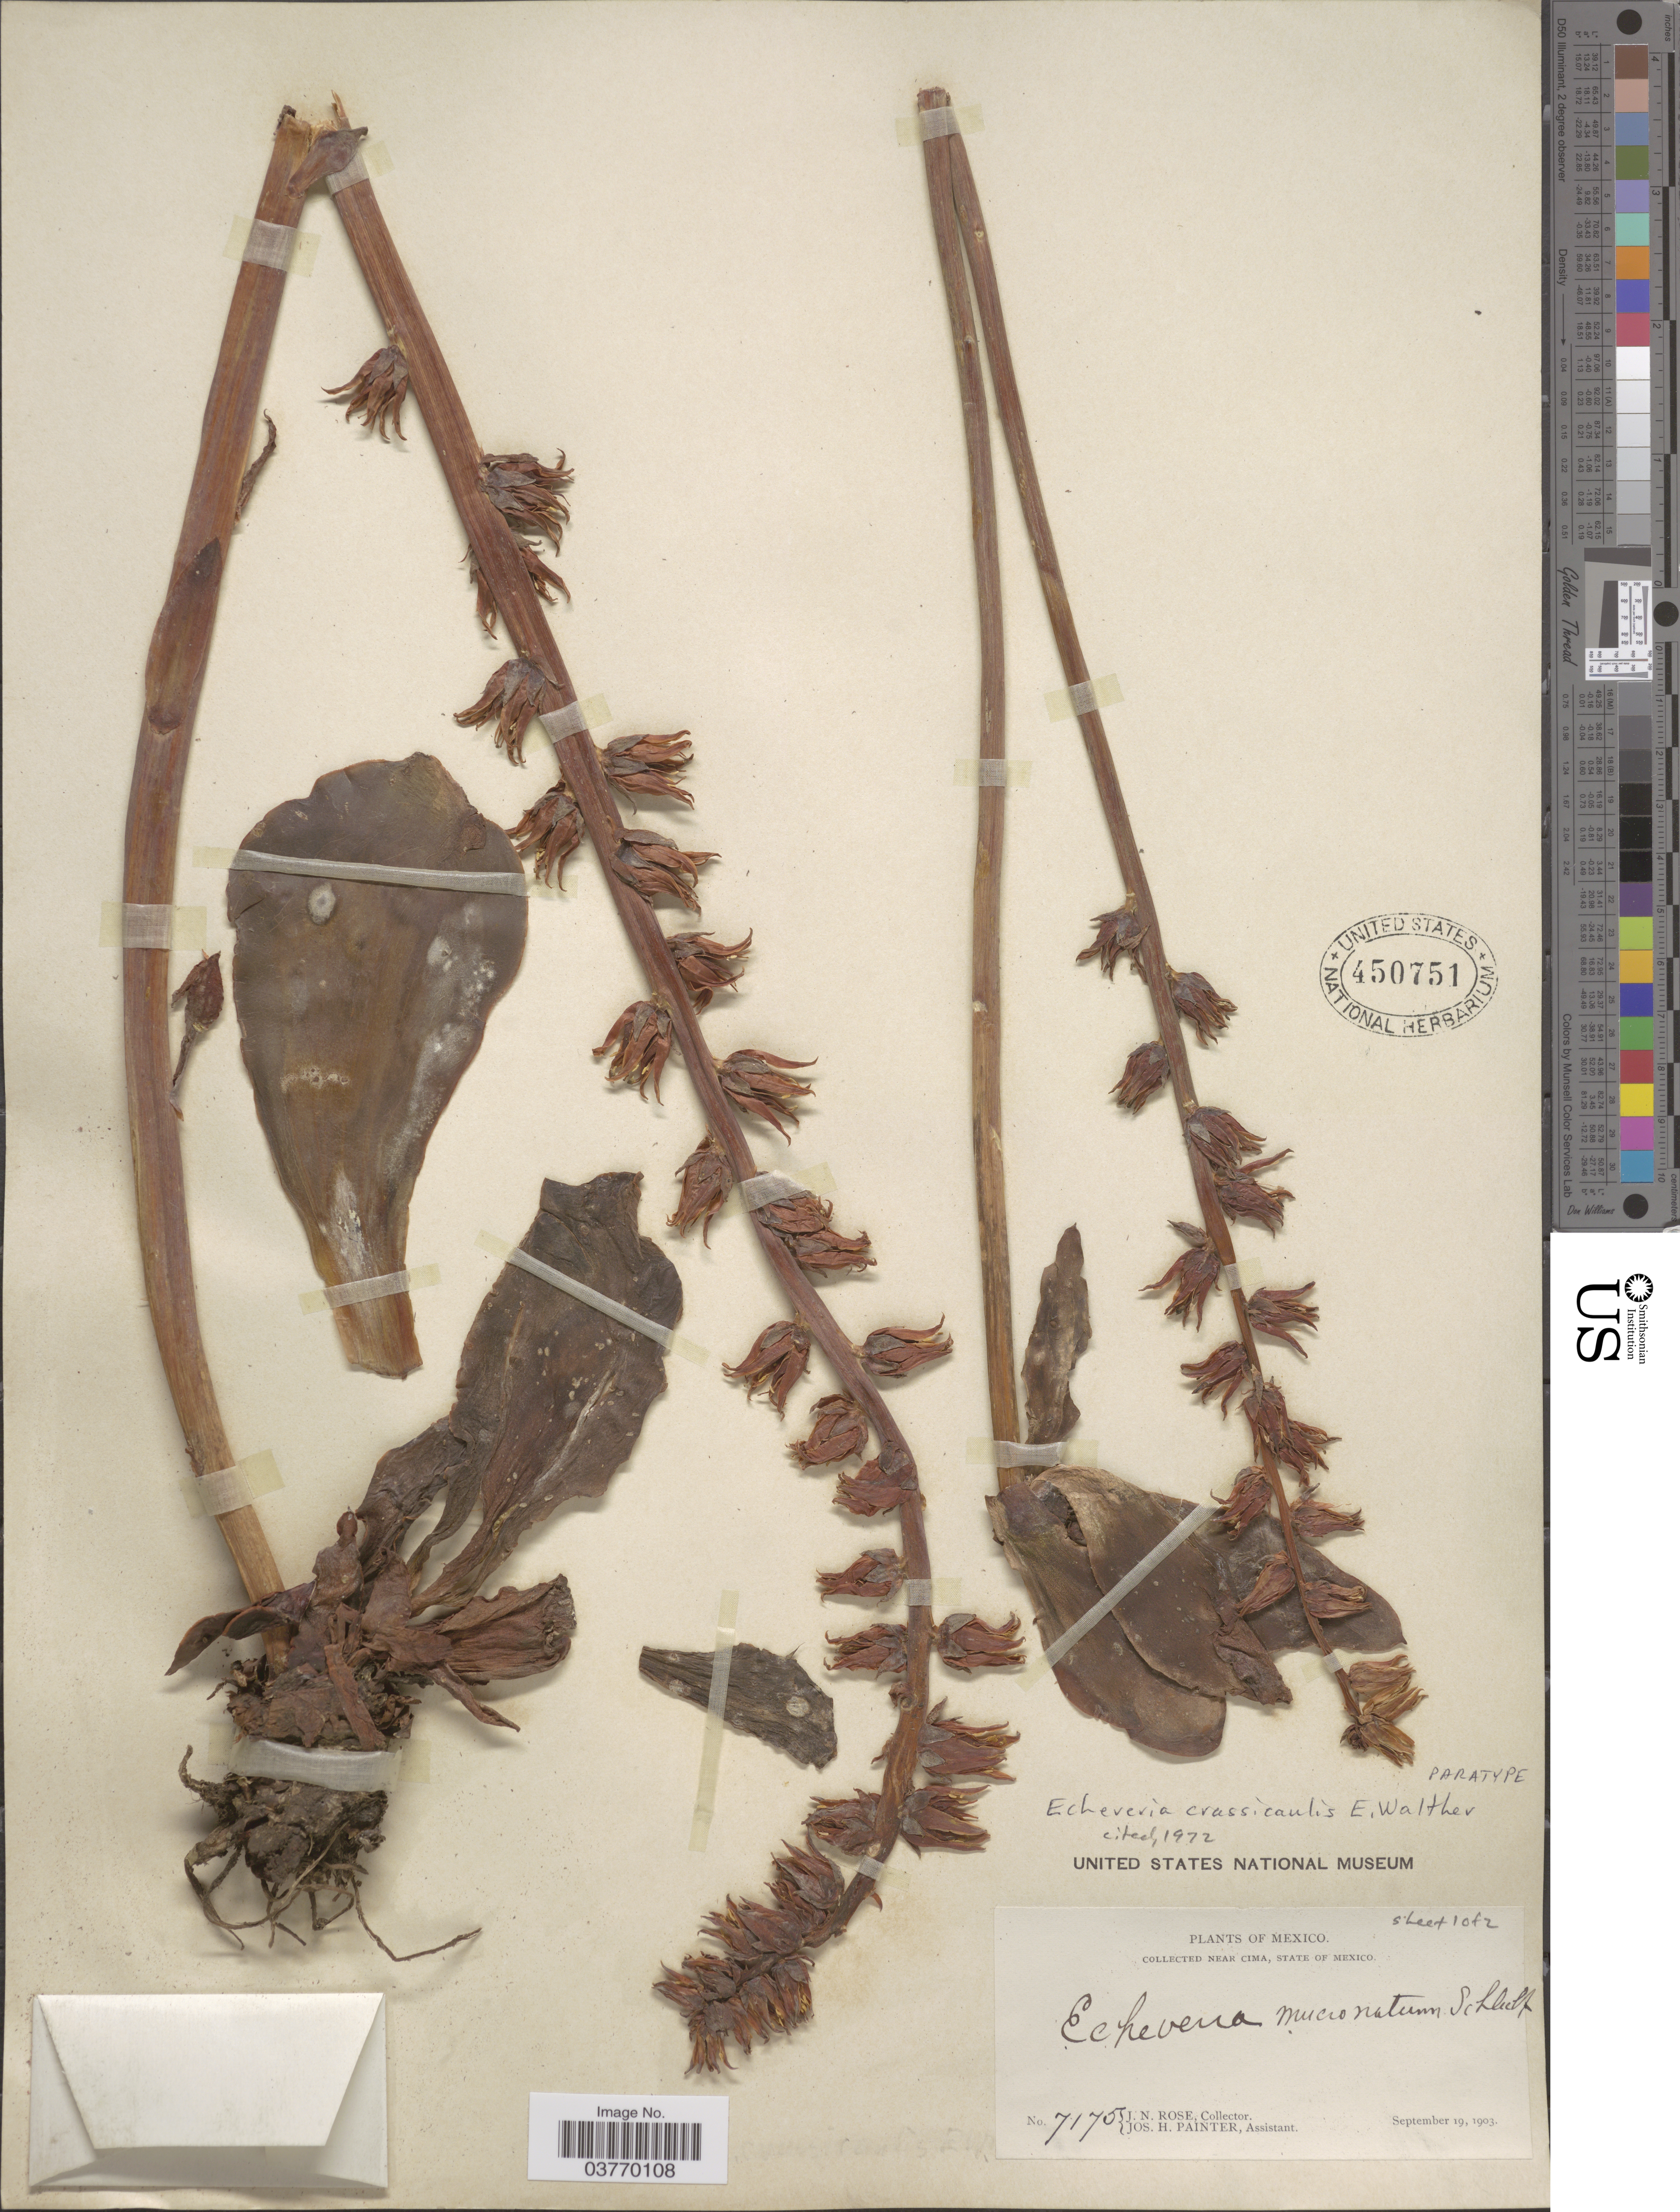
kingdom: Plantae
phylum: Tracheophyta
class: Magnoliopsida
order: Saxifragales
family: Crassulaceae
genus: Echeveria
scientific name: Echeveria crassicaulis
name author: E. Walther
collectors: J. N. Rose & J. H. Painter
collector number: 7175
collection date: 1903-09-19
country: Mexico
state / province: México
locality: Near Cima.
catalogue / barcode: US 450751